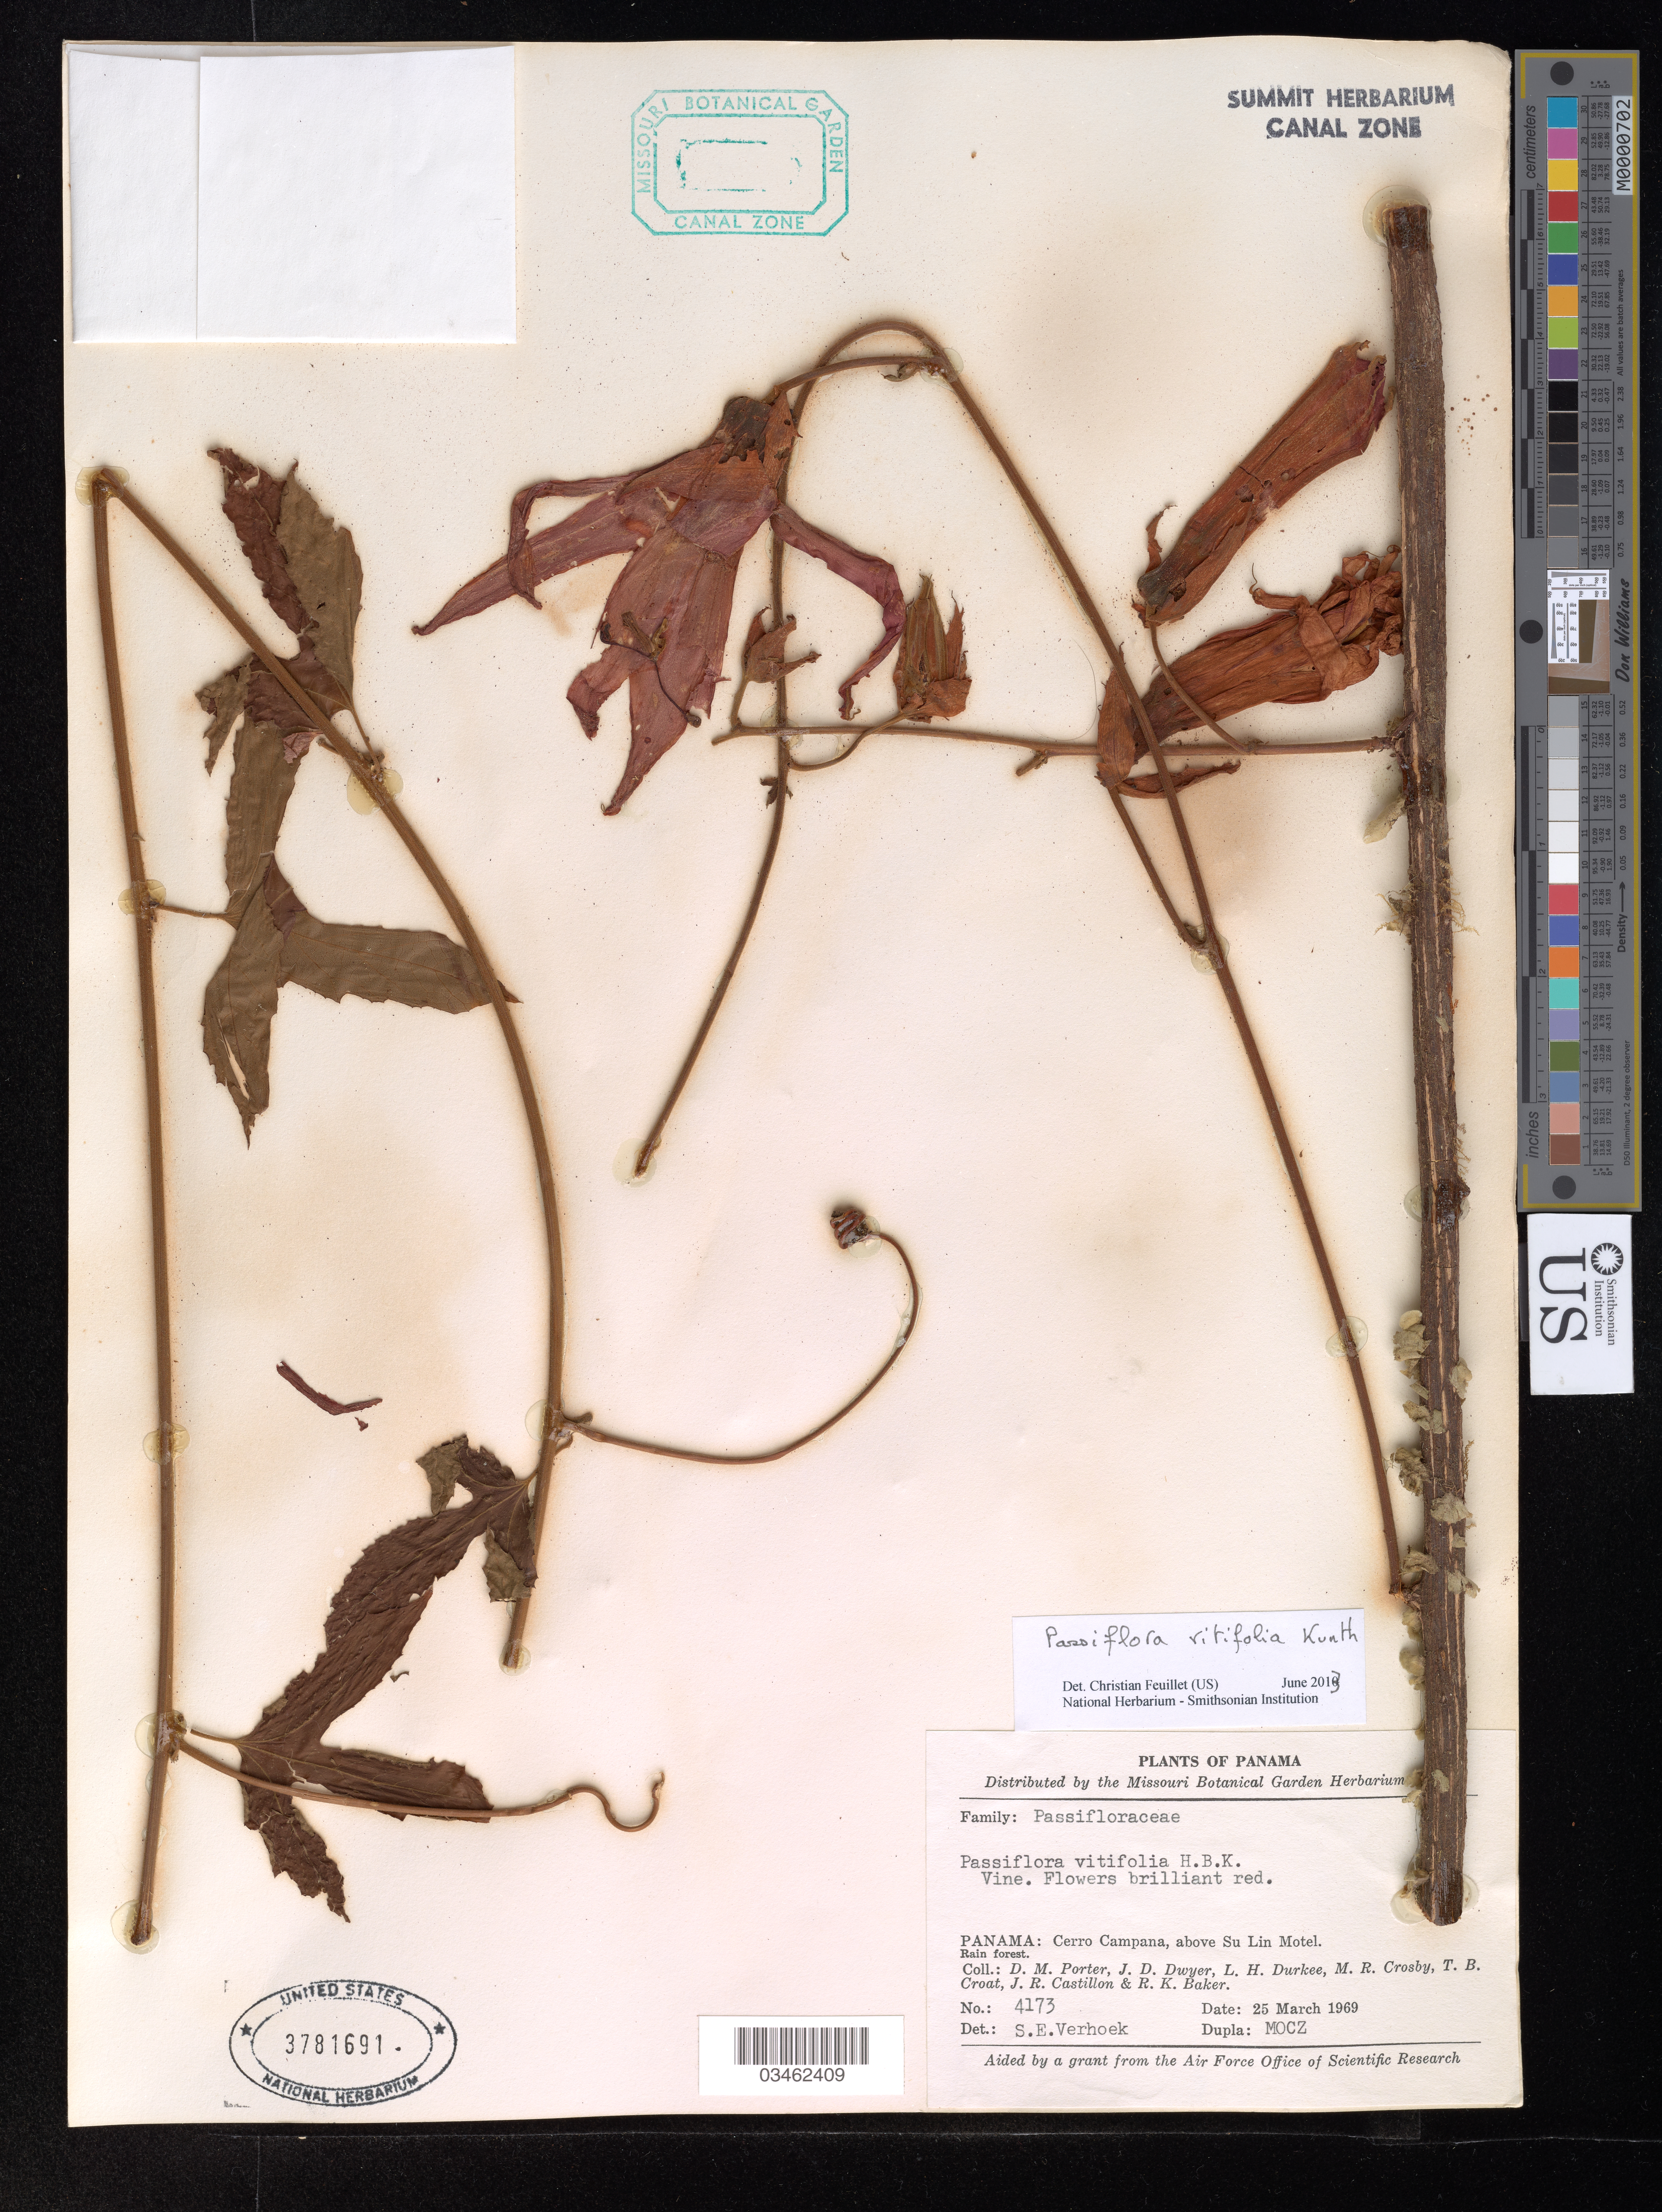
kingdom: Plantae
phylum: Tracheophyta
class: Magnoliopsida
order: Malpighiales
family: Passifloraceae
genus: Passiflora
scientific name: Passiflora vitifolia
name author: Kunth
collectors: D. M. Porter, J. D. Dwyer, L. H. Durkee, M. R. Crosby & et al.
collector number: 4173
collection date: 1969-03-25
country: Panama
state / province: Panamá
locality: Cerro Campana, above Su Lin Motel.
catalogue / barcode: US 3781691